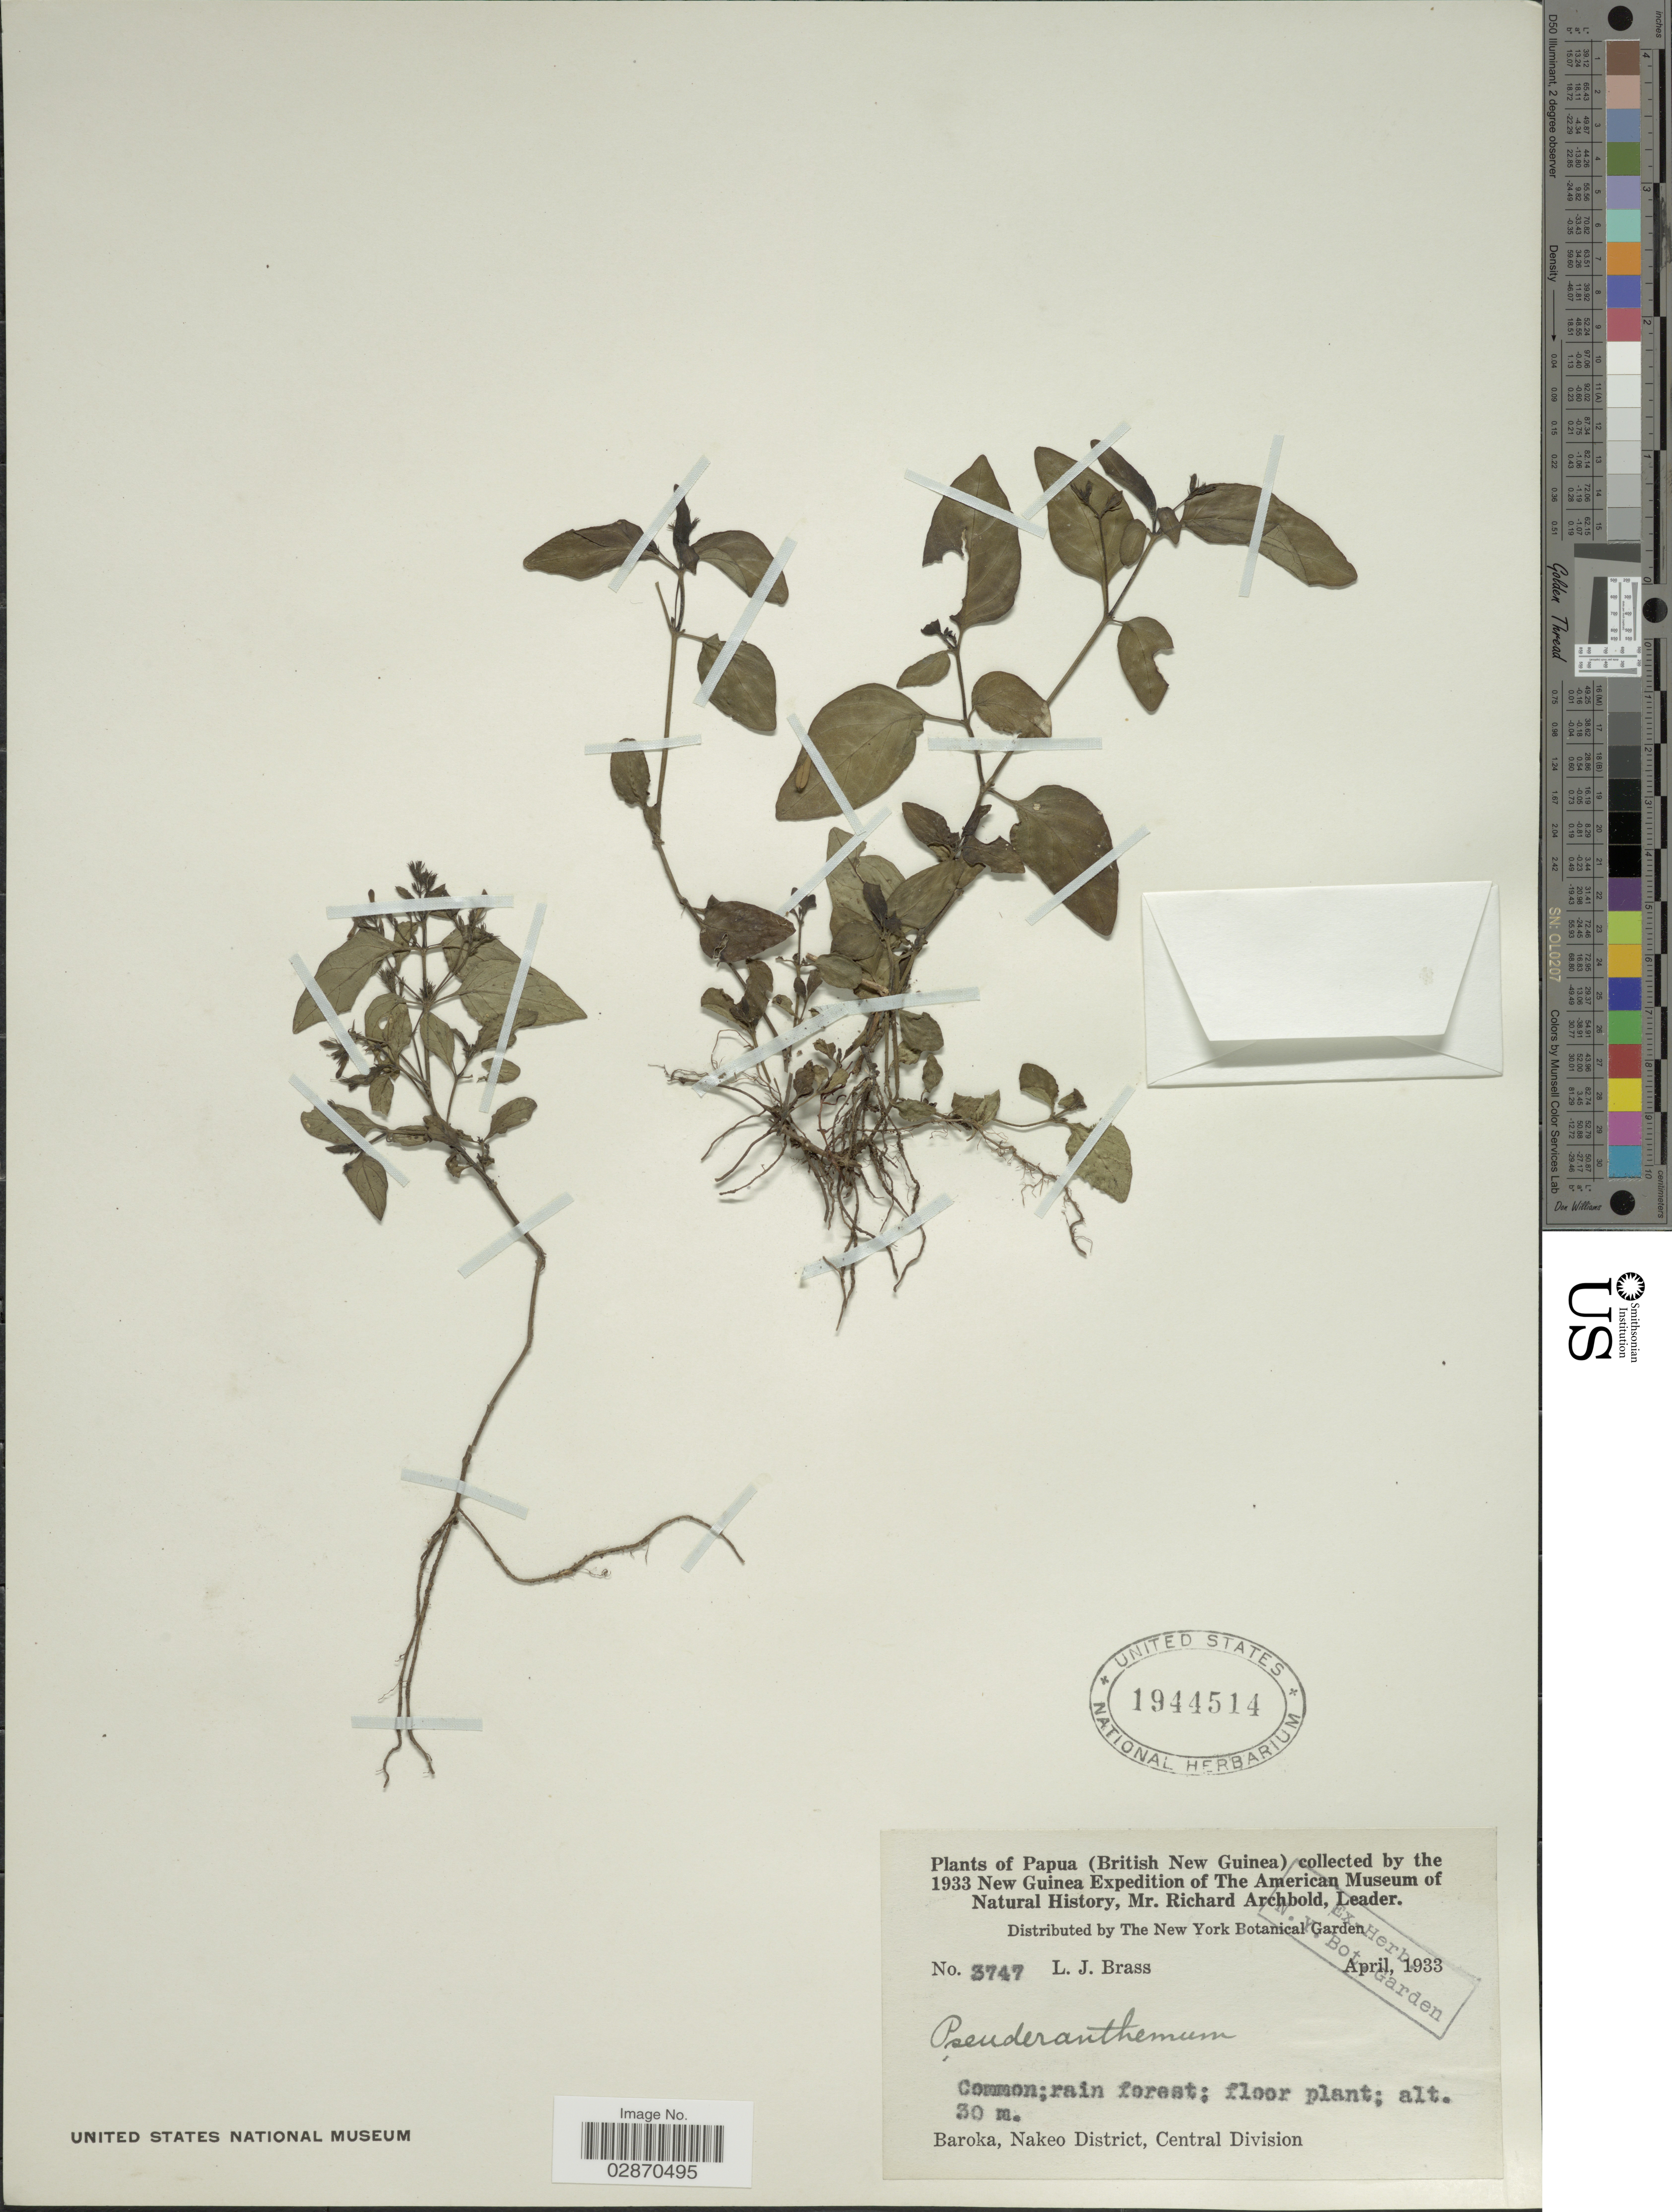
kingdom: Plantae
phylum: Tracheophyta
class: Magnoliopsida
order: Lamiales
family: Acanthaceae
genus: Pseuderanthemum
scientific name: Pseuderanthemum sp.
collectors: L. J. Brass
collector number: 3747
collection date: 1933-04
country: Papua New Guinea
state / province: Central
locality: Papua. (British New Guinea). Baroka, Nakeo District, Central Division.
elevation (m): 30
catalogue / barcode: US 1944514